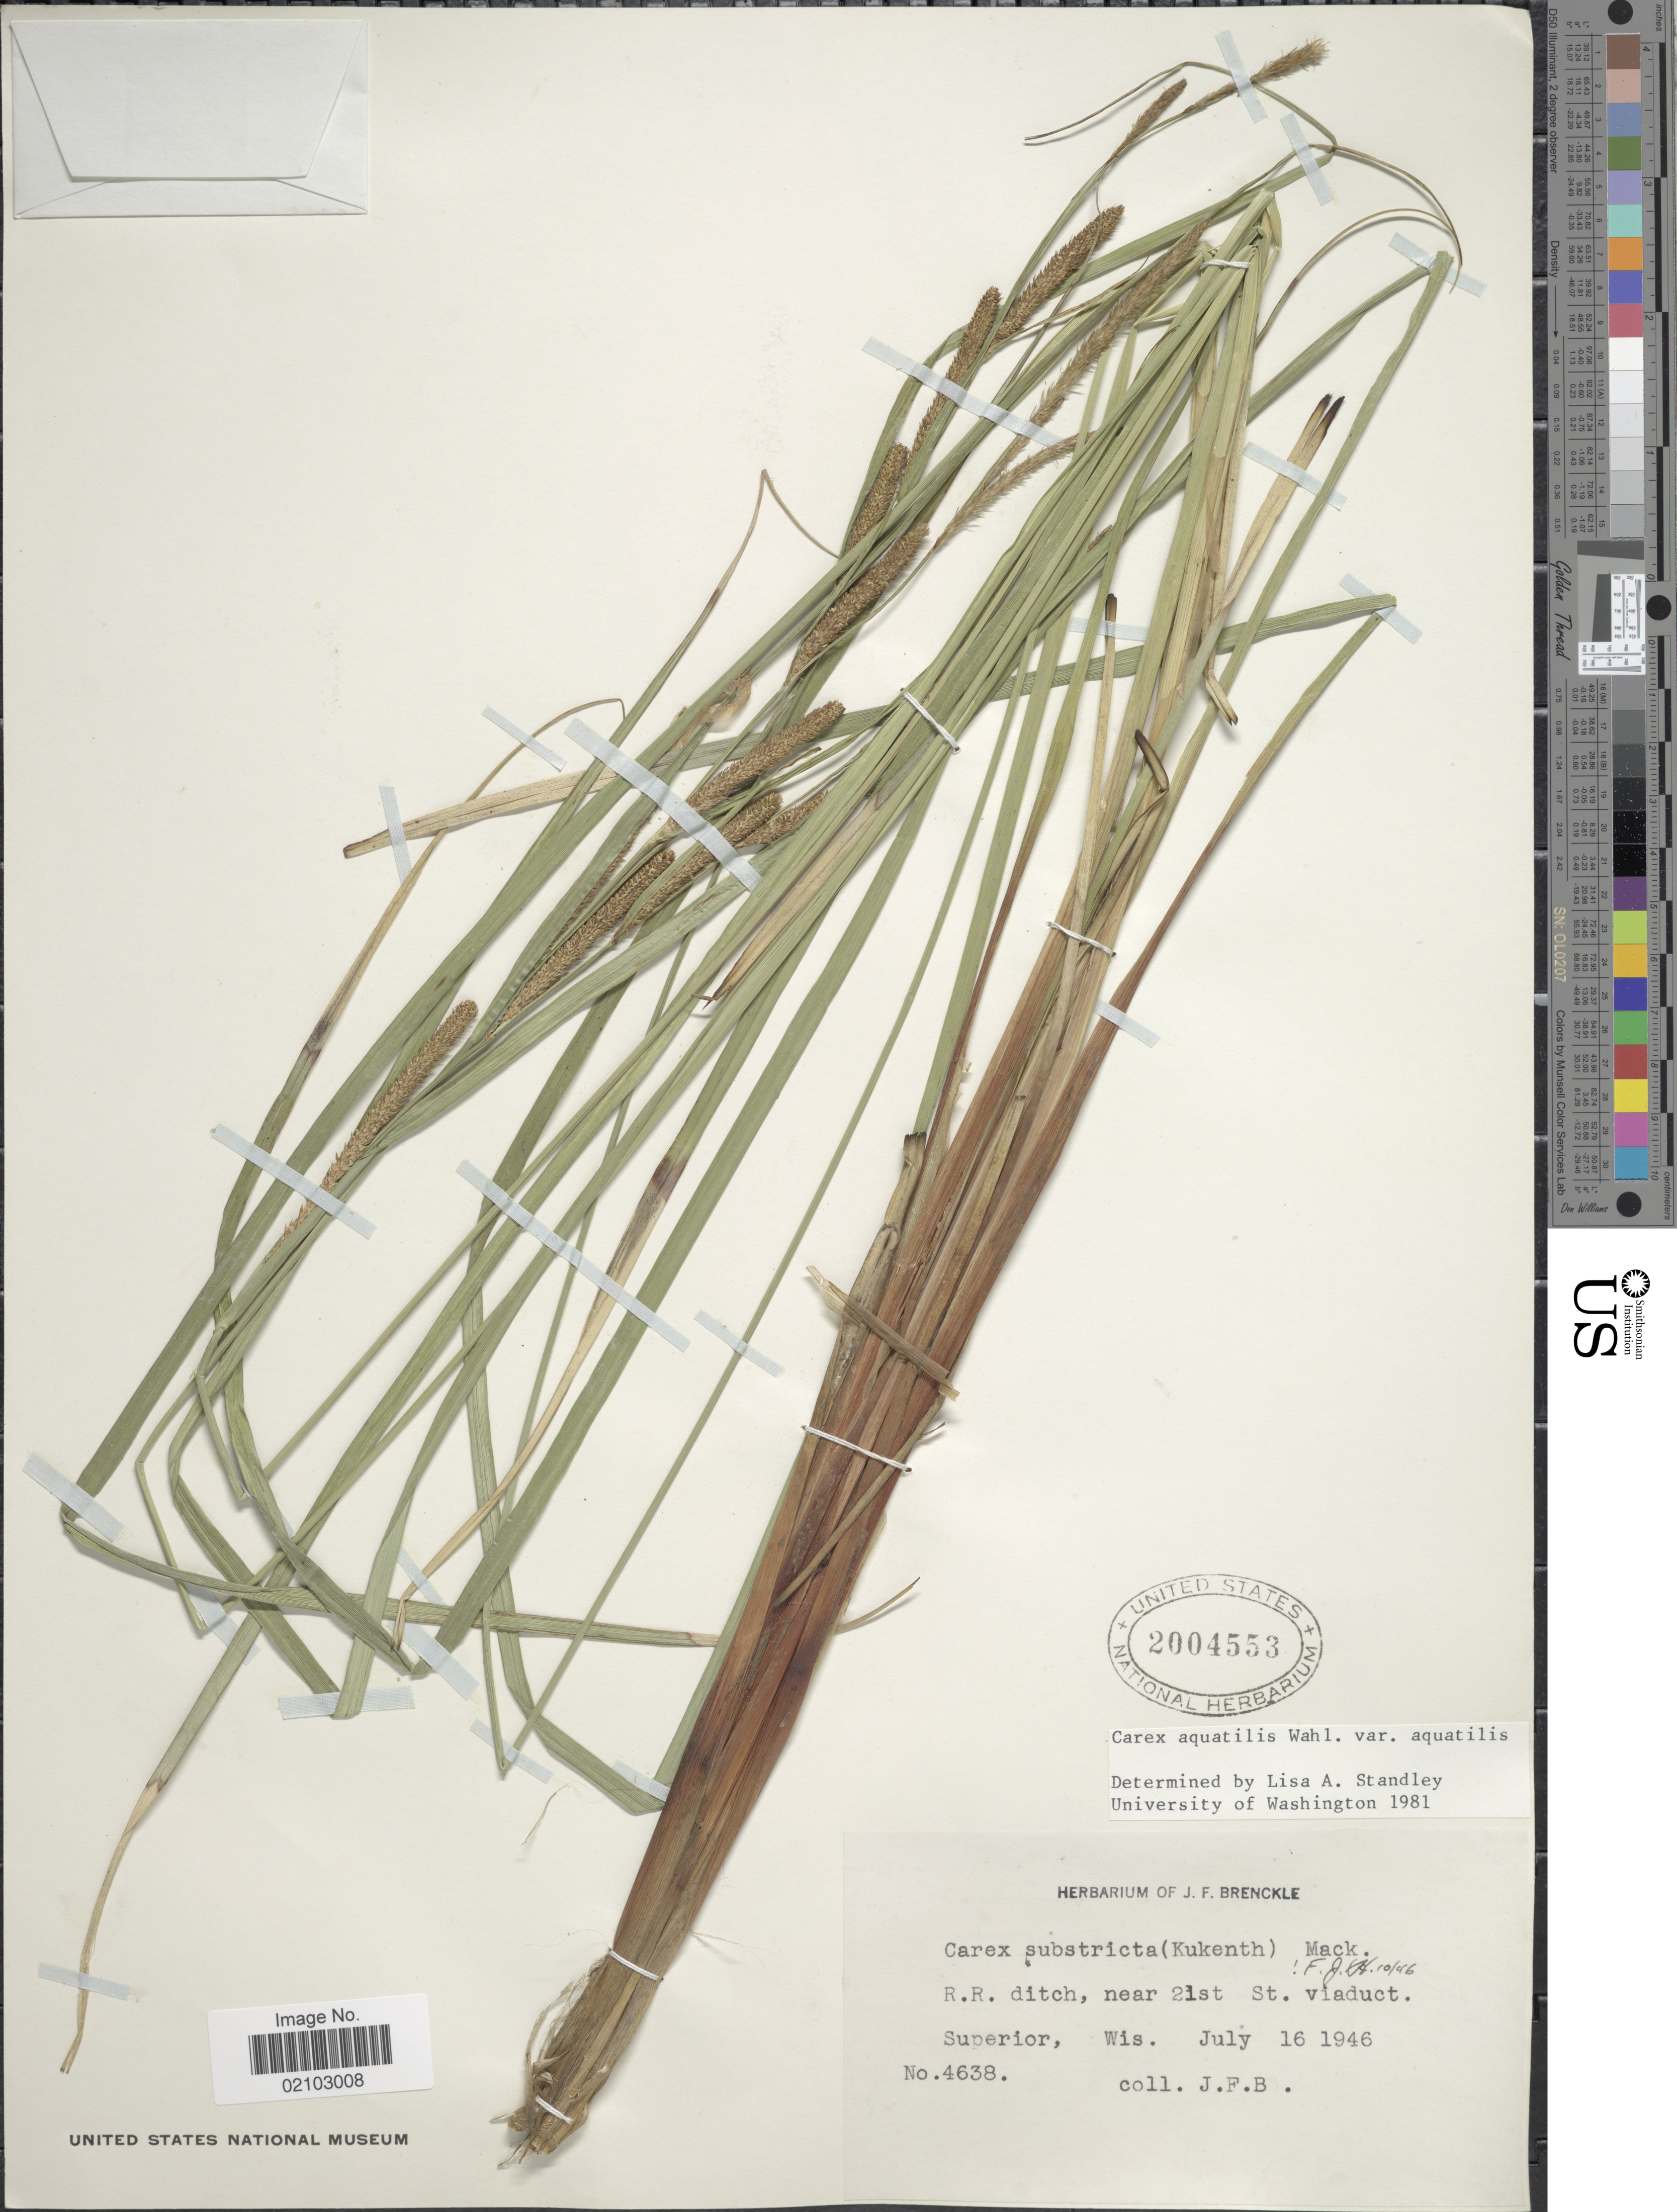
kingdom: Plantae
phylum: Tracheophyta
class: Liliopsida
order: Poales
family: Cyperaceae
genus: Carex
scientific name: Carex aquatilis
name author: Wahlenb.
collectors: J. Brenckle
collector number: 4638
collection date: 1946-07-16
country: United States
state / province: Wisconsin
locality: R.R. ditch, near 21st St. viaduct Superior, Wis.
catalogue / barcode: US 2004553